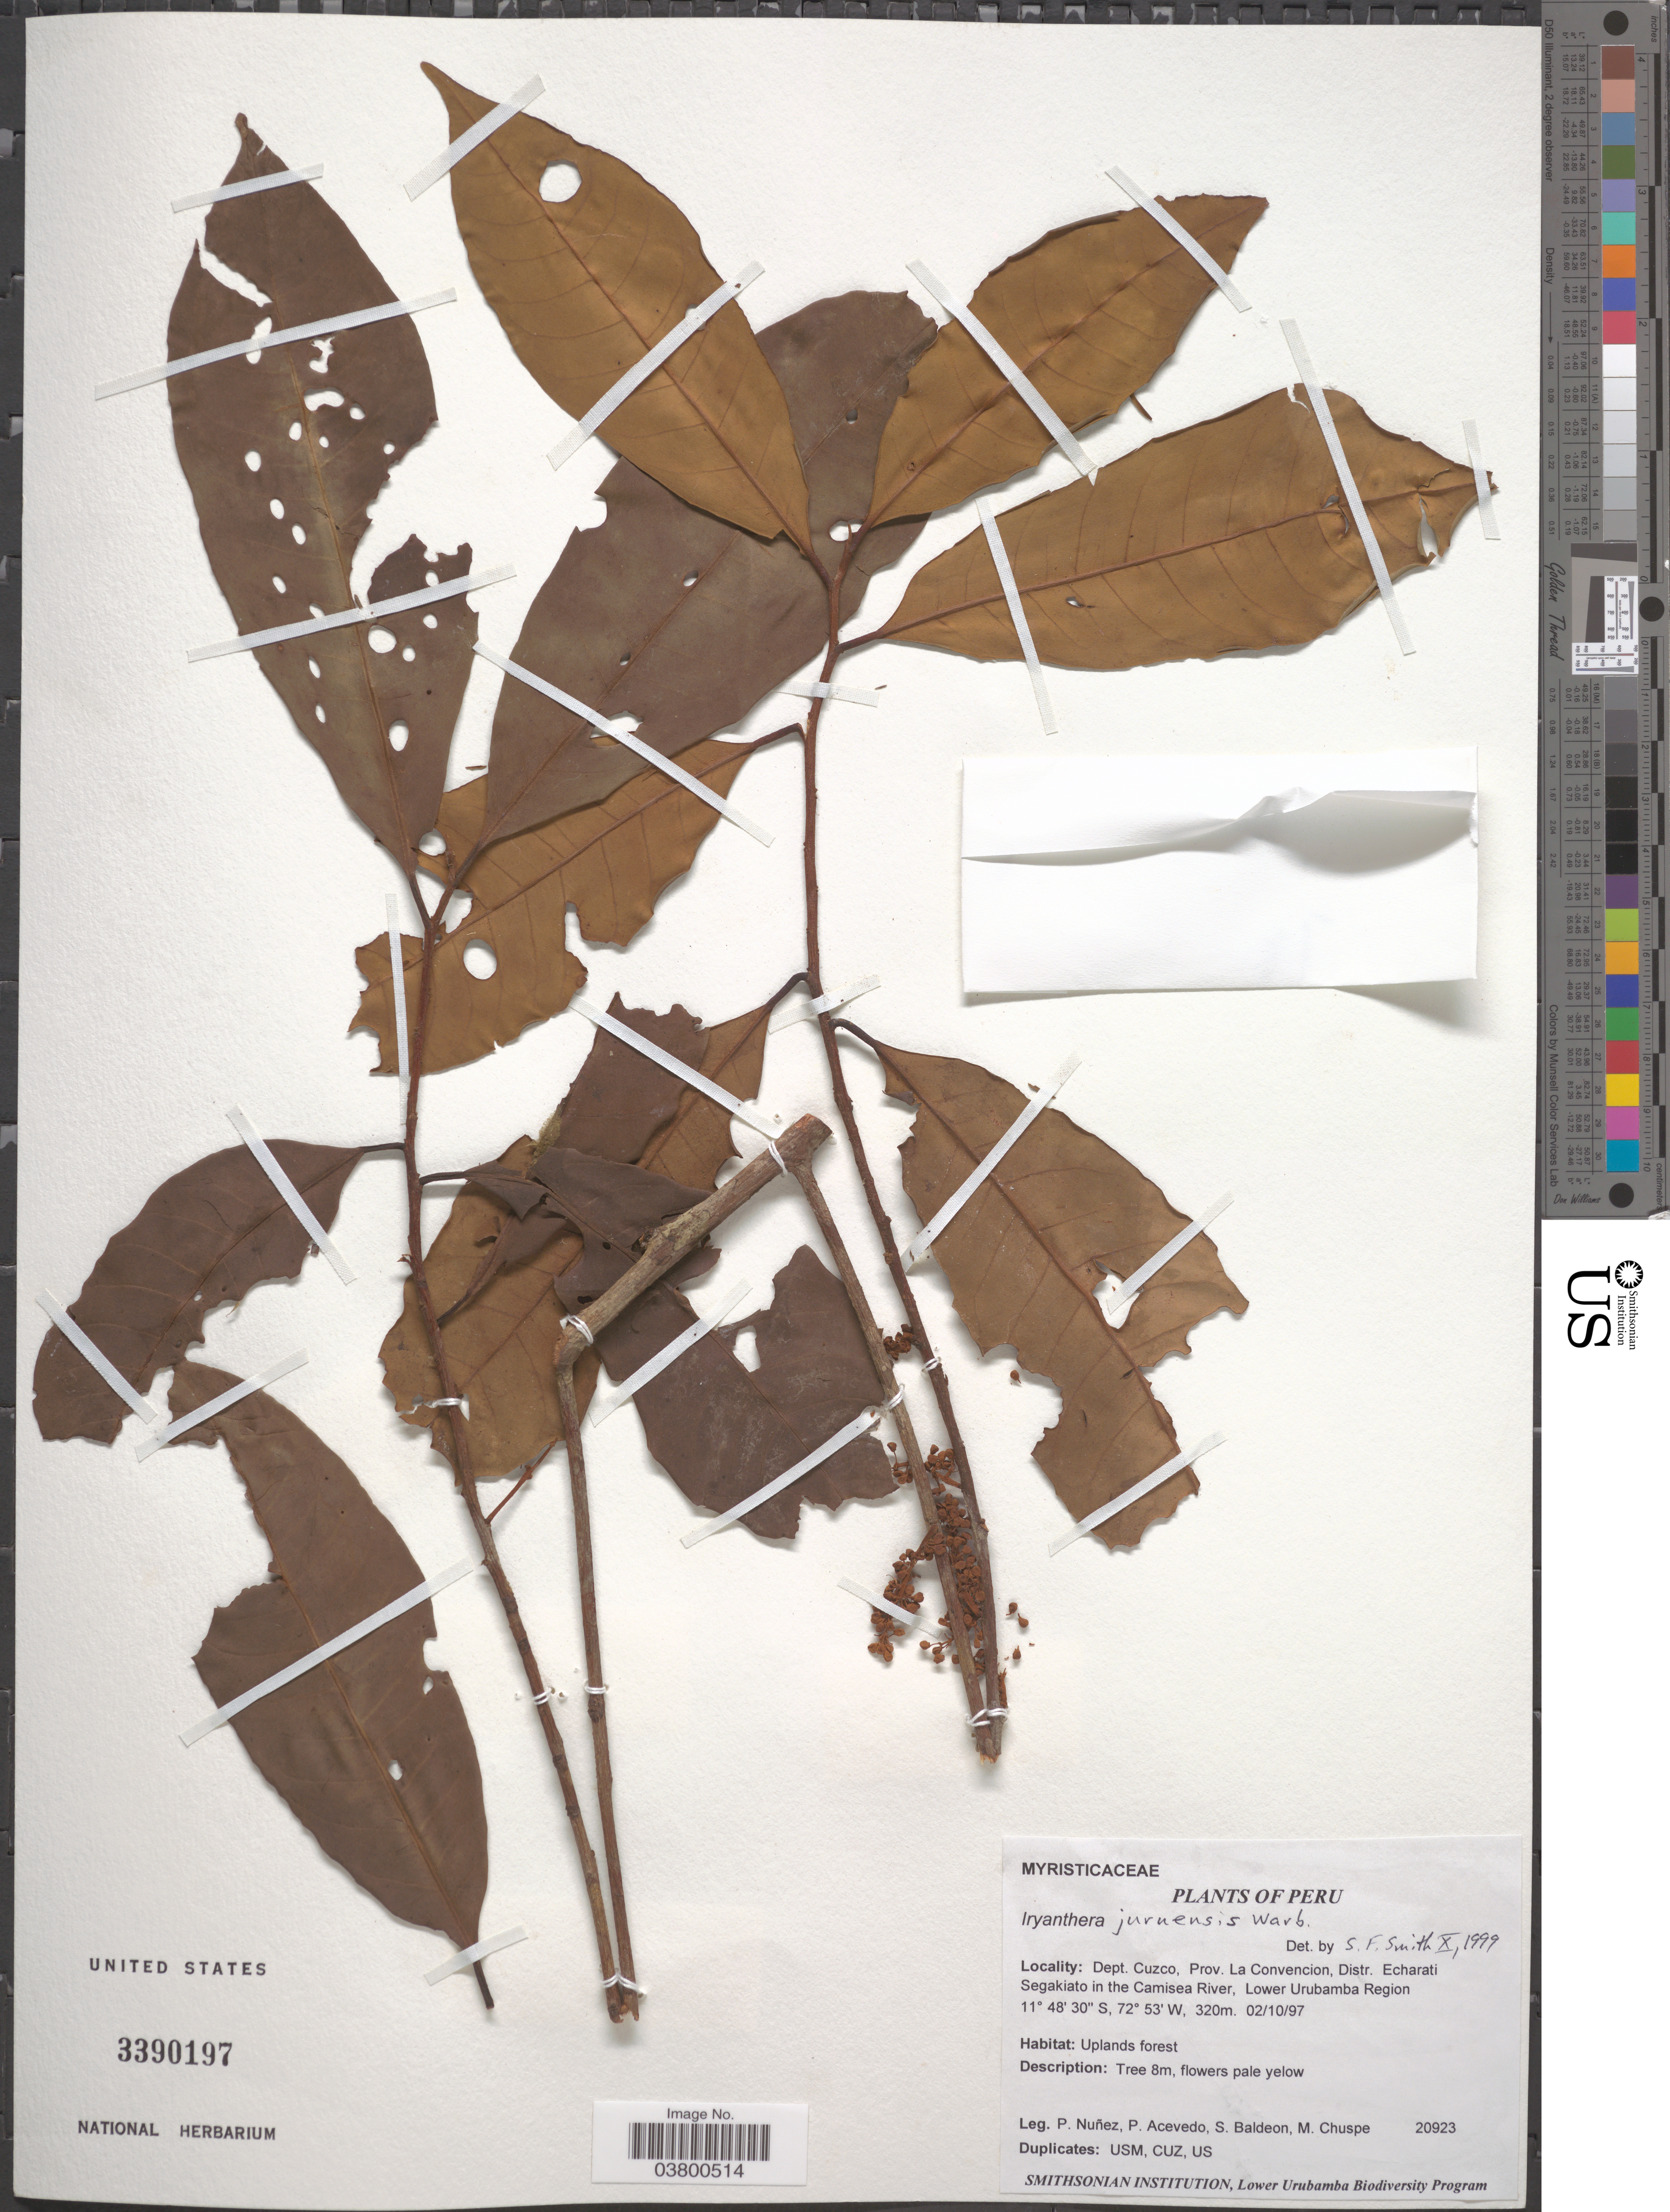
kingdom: Plantae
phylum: Tracheophyta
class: Magnoliopsida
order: Magnoliales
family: Myristicaceae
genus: Iryanthera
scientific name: Iryanthera juruensis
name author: Warb.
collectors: P. Nuñez V., P. Acevedo-Rodr., S. Baldeon & M. Chuspe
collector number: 20923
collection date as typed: Transcribed d/m/y: 2/10/97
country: Peru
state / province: Cusco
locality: Dept. Cuzco, Prov. La Convencion, Distr. Echarati. Segakiato in the Camisea River, Lower Urubamba Region.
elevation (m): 320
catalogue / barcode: US 3390197